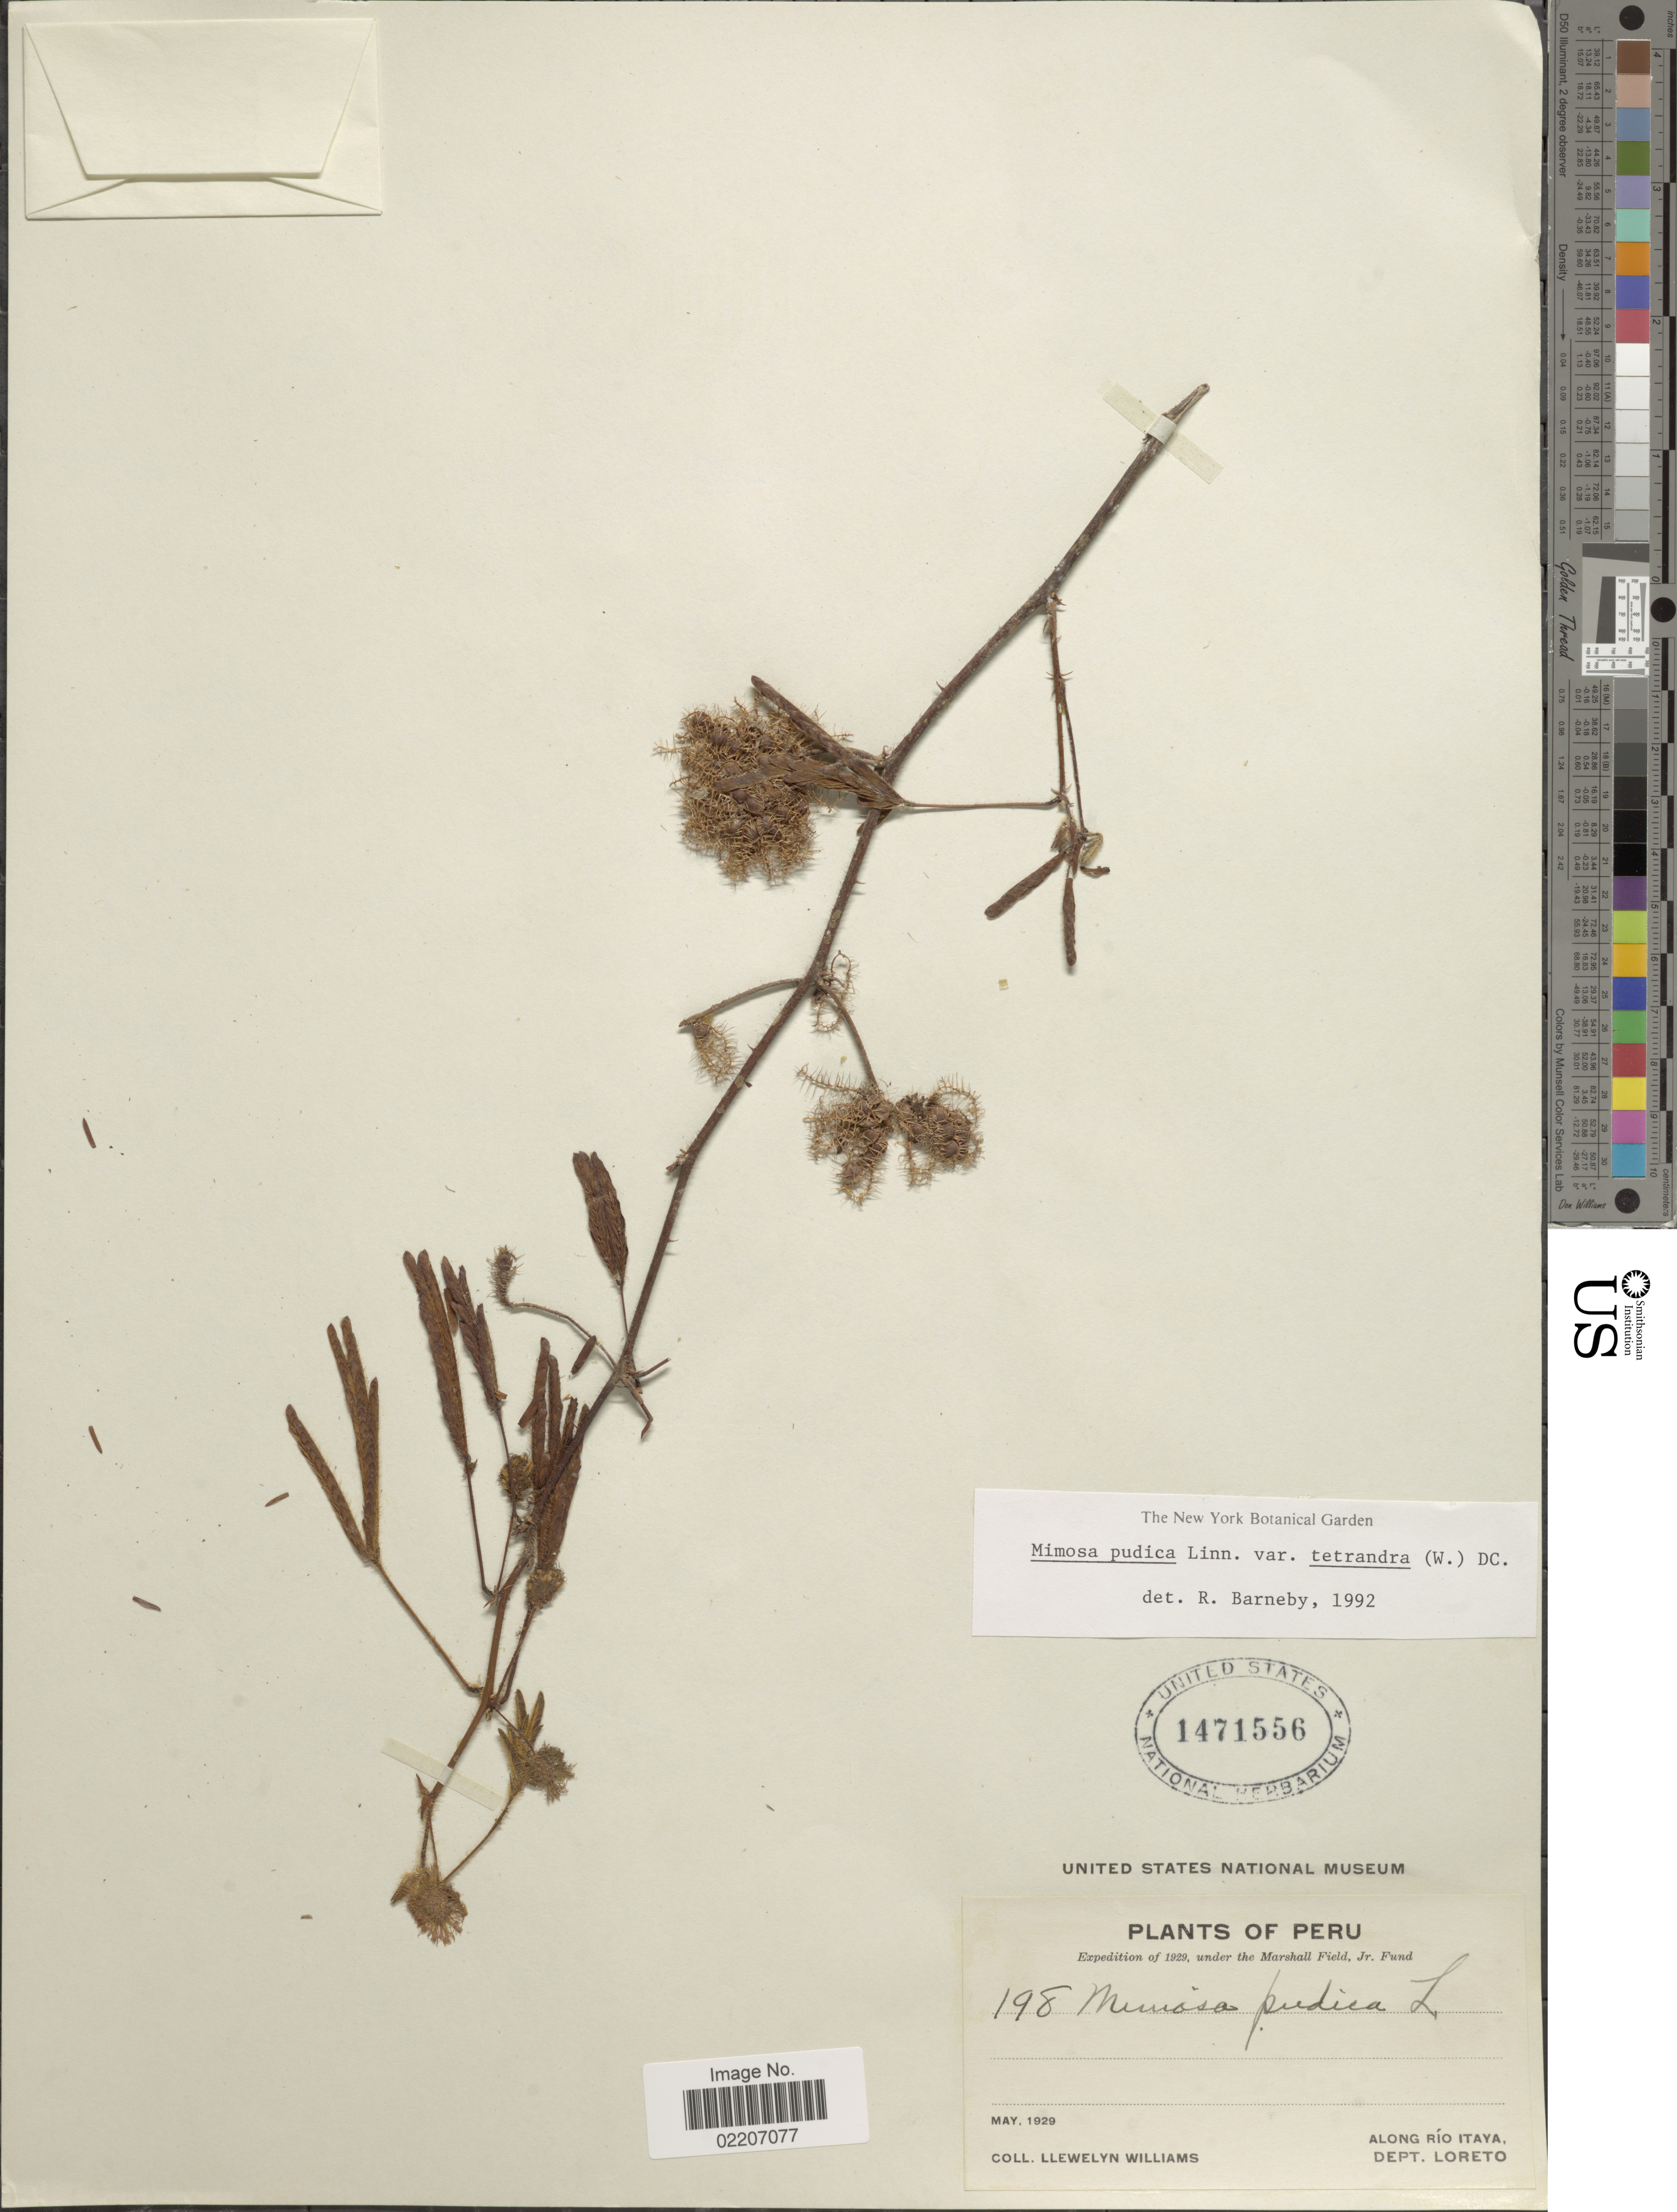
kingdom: Plantae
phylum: Tracheophyta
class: Magnoliopsida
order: Fabales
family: Fabaceae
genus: Mimosa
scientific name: Mimosa pudica var. tetrandra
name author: L.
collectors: Ll. Williams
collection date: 1929-05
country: Peru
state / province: Loreto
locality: Along Rio Itaya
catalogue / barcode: US 1471556